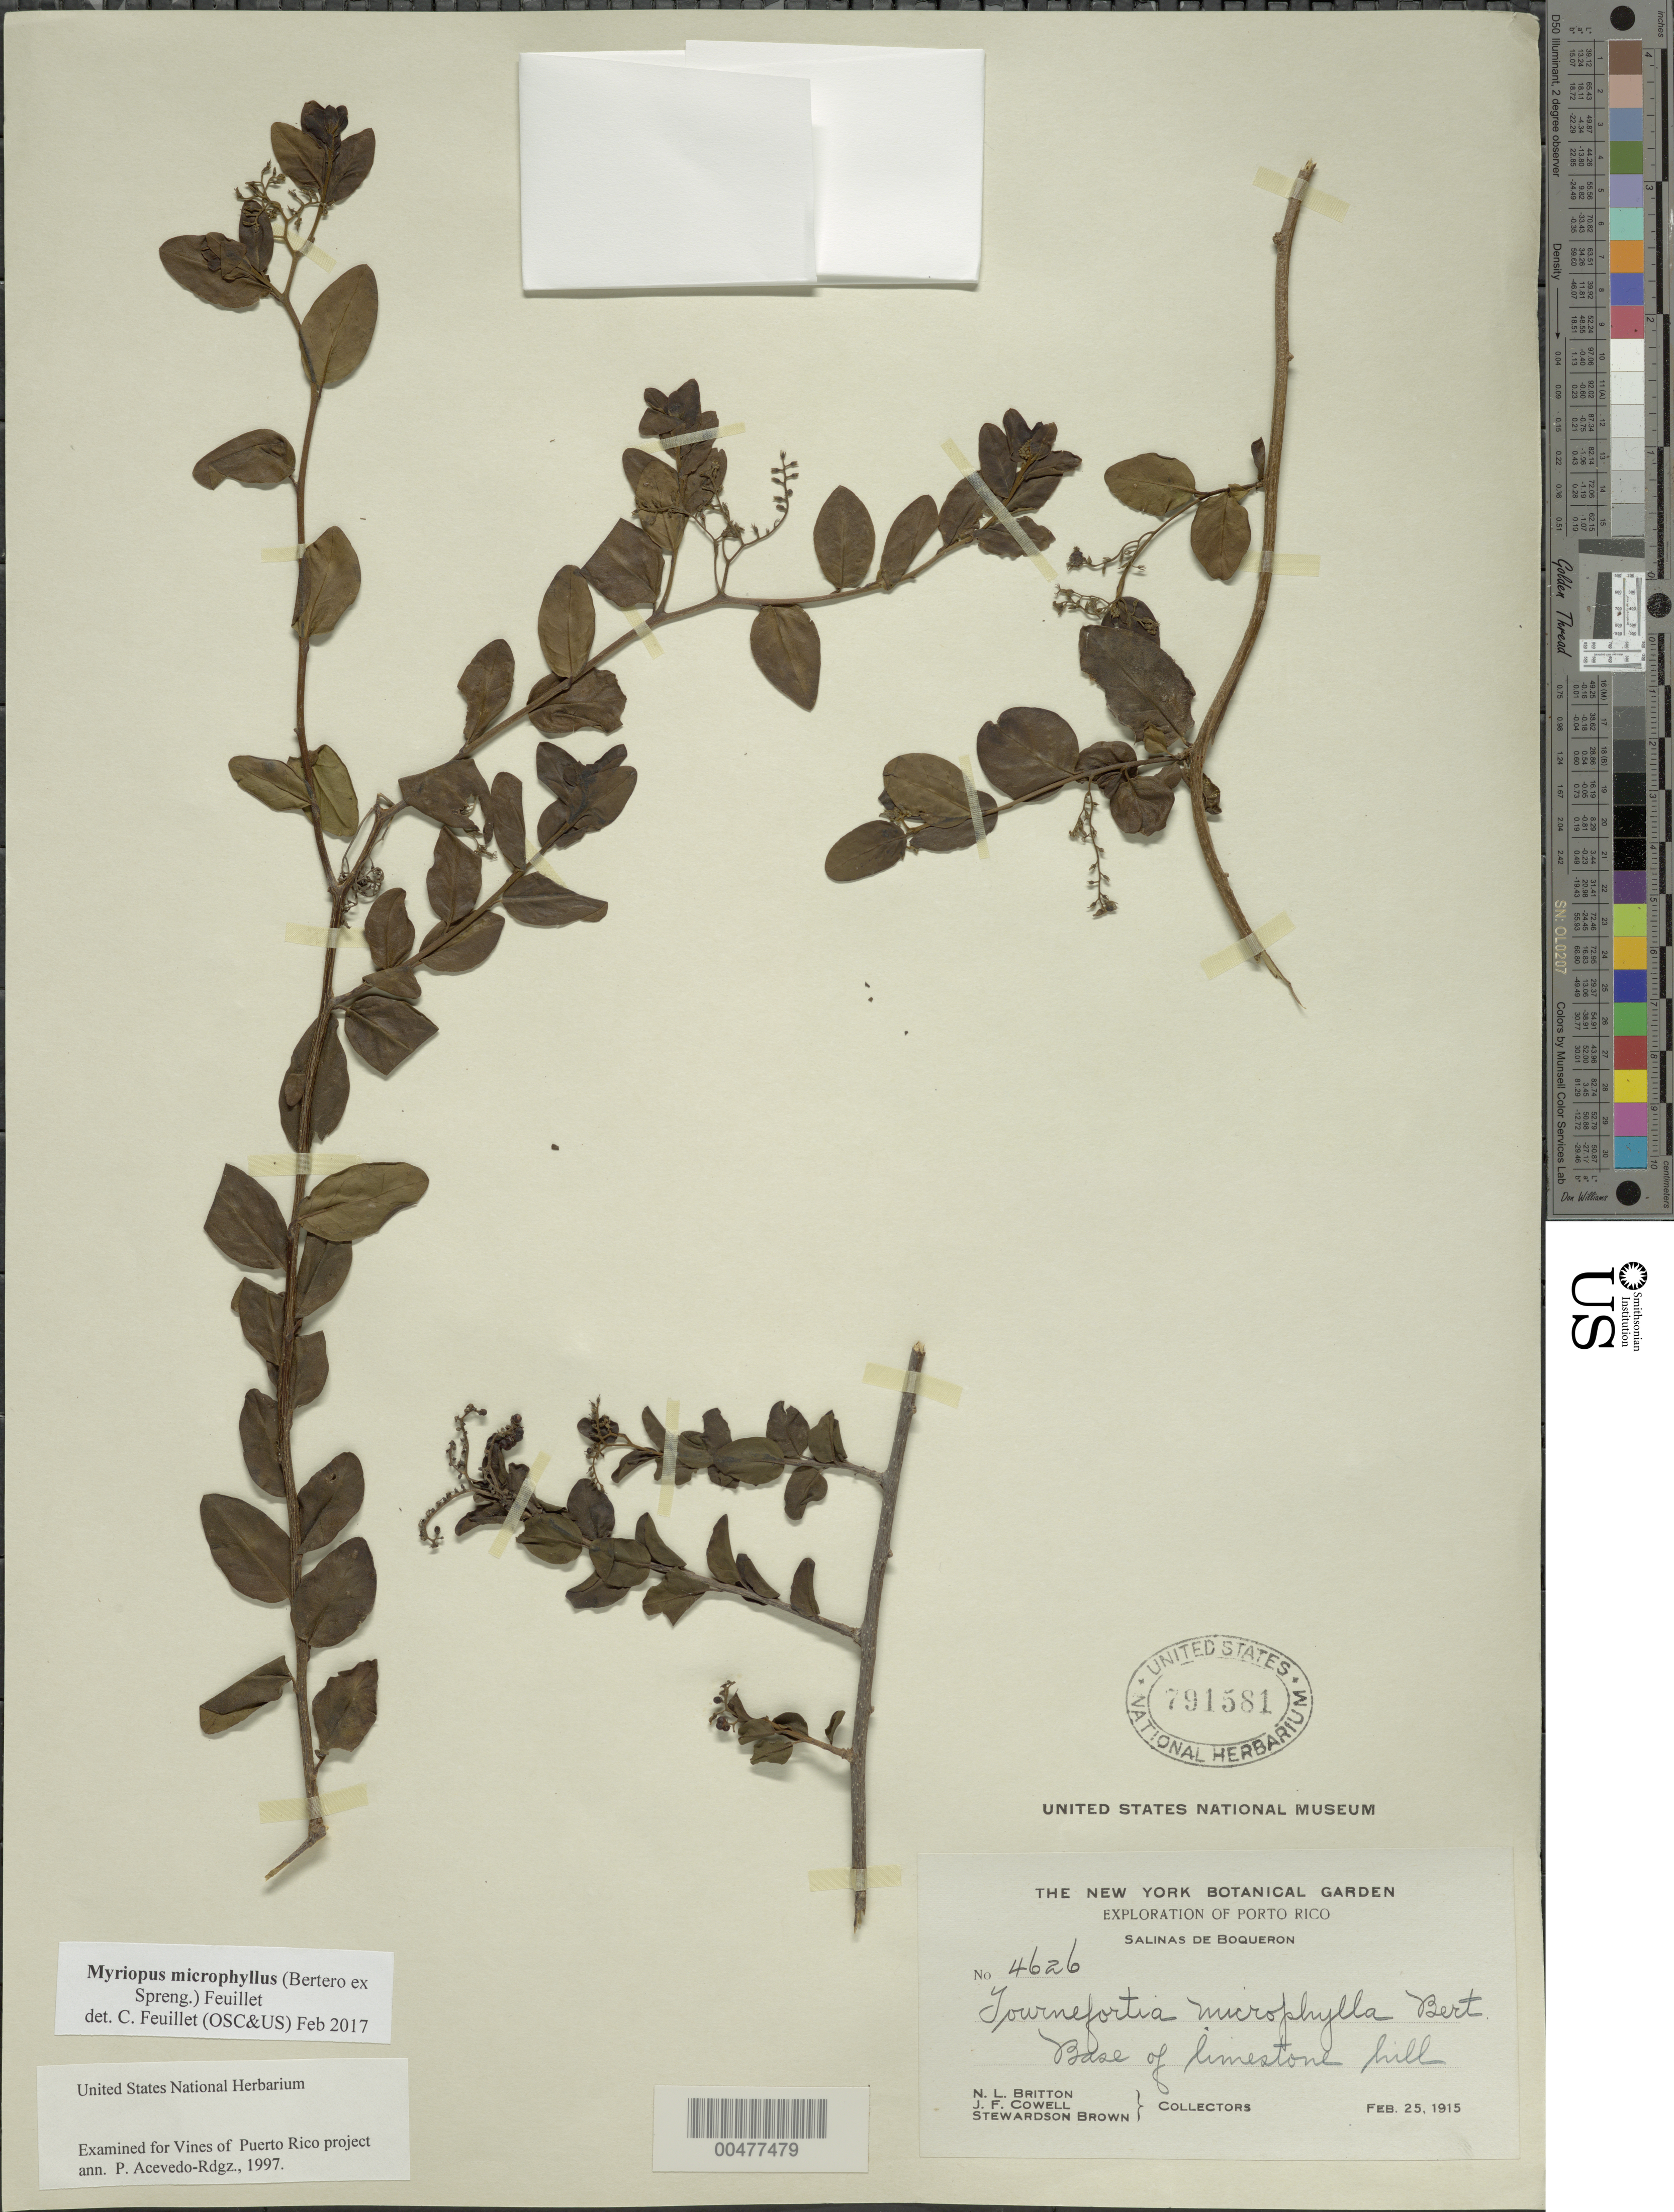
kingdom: Plantae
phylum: Tracheophyta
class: Magnoliopsida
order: Boraginales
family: Heliotropiaceae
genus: Myriopus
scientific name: Myriopus microphyllus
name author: (Bertero ex Spreng.) Feuillet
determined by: Feuillet, C.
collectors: N. Britton, J. F. Cowell, M. S. Brown & -. Stewardson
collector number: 4626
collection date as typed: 25 Feb 1915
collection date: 1915-02-25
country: Puerto Rico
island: Greater Antilles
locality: Salinas de Boqueron. Base of limestone hill.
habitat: Base of limestone hill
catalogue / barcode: US 791581